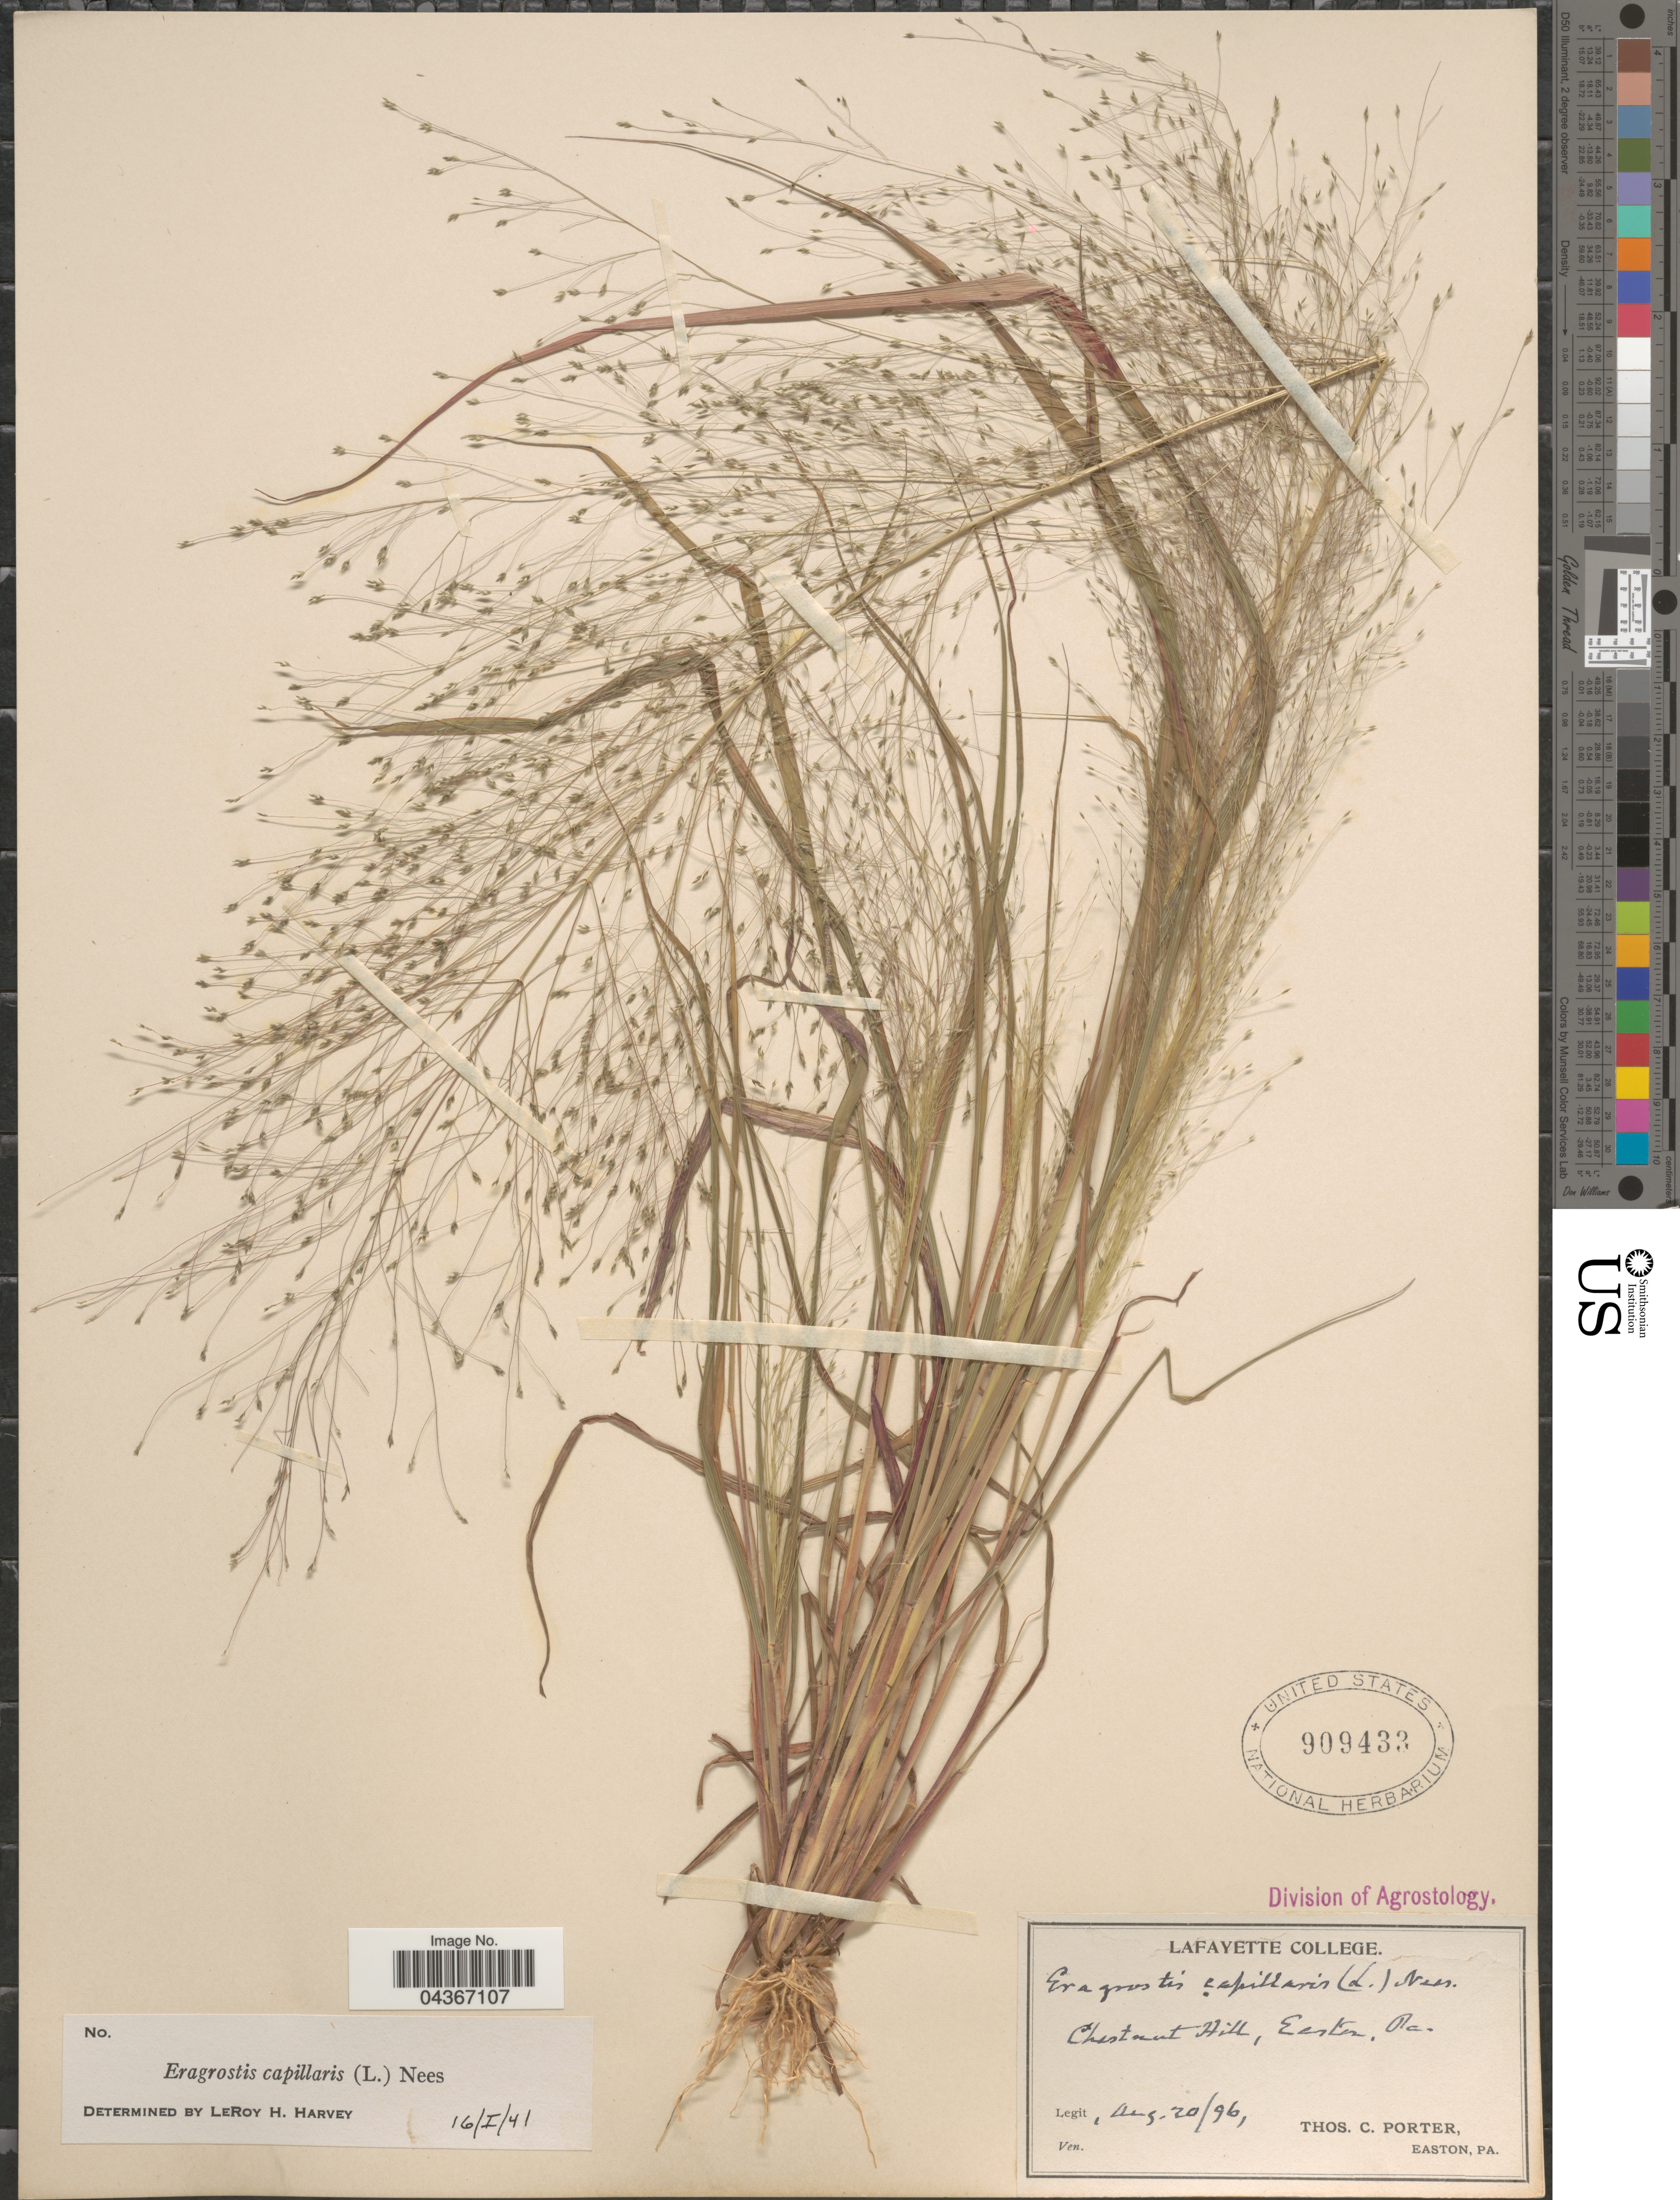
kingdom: Plantae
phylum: Tracheophyta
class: Liliopsida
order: Poales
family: Poaceae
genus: Eragrostis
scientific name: Eragrostis capillaris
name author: (L.) Nees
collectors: T. Porter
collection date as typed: Transcribed d/m/y: 20/8/96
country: United States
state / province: Pennsylvania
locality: Chestnut Hill, Easton.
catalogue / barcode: US 909433